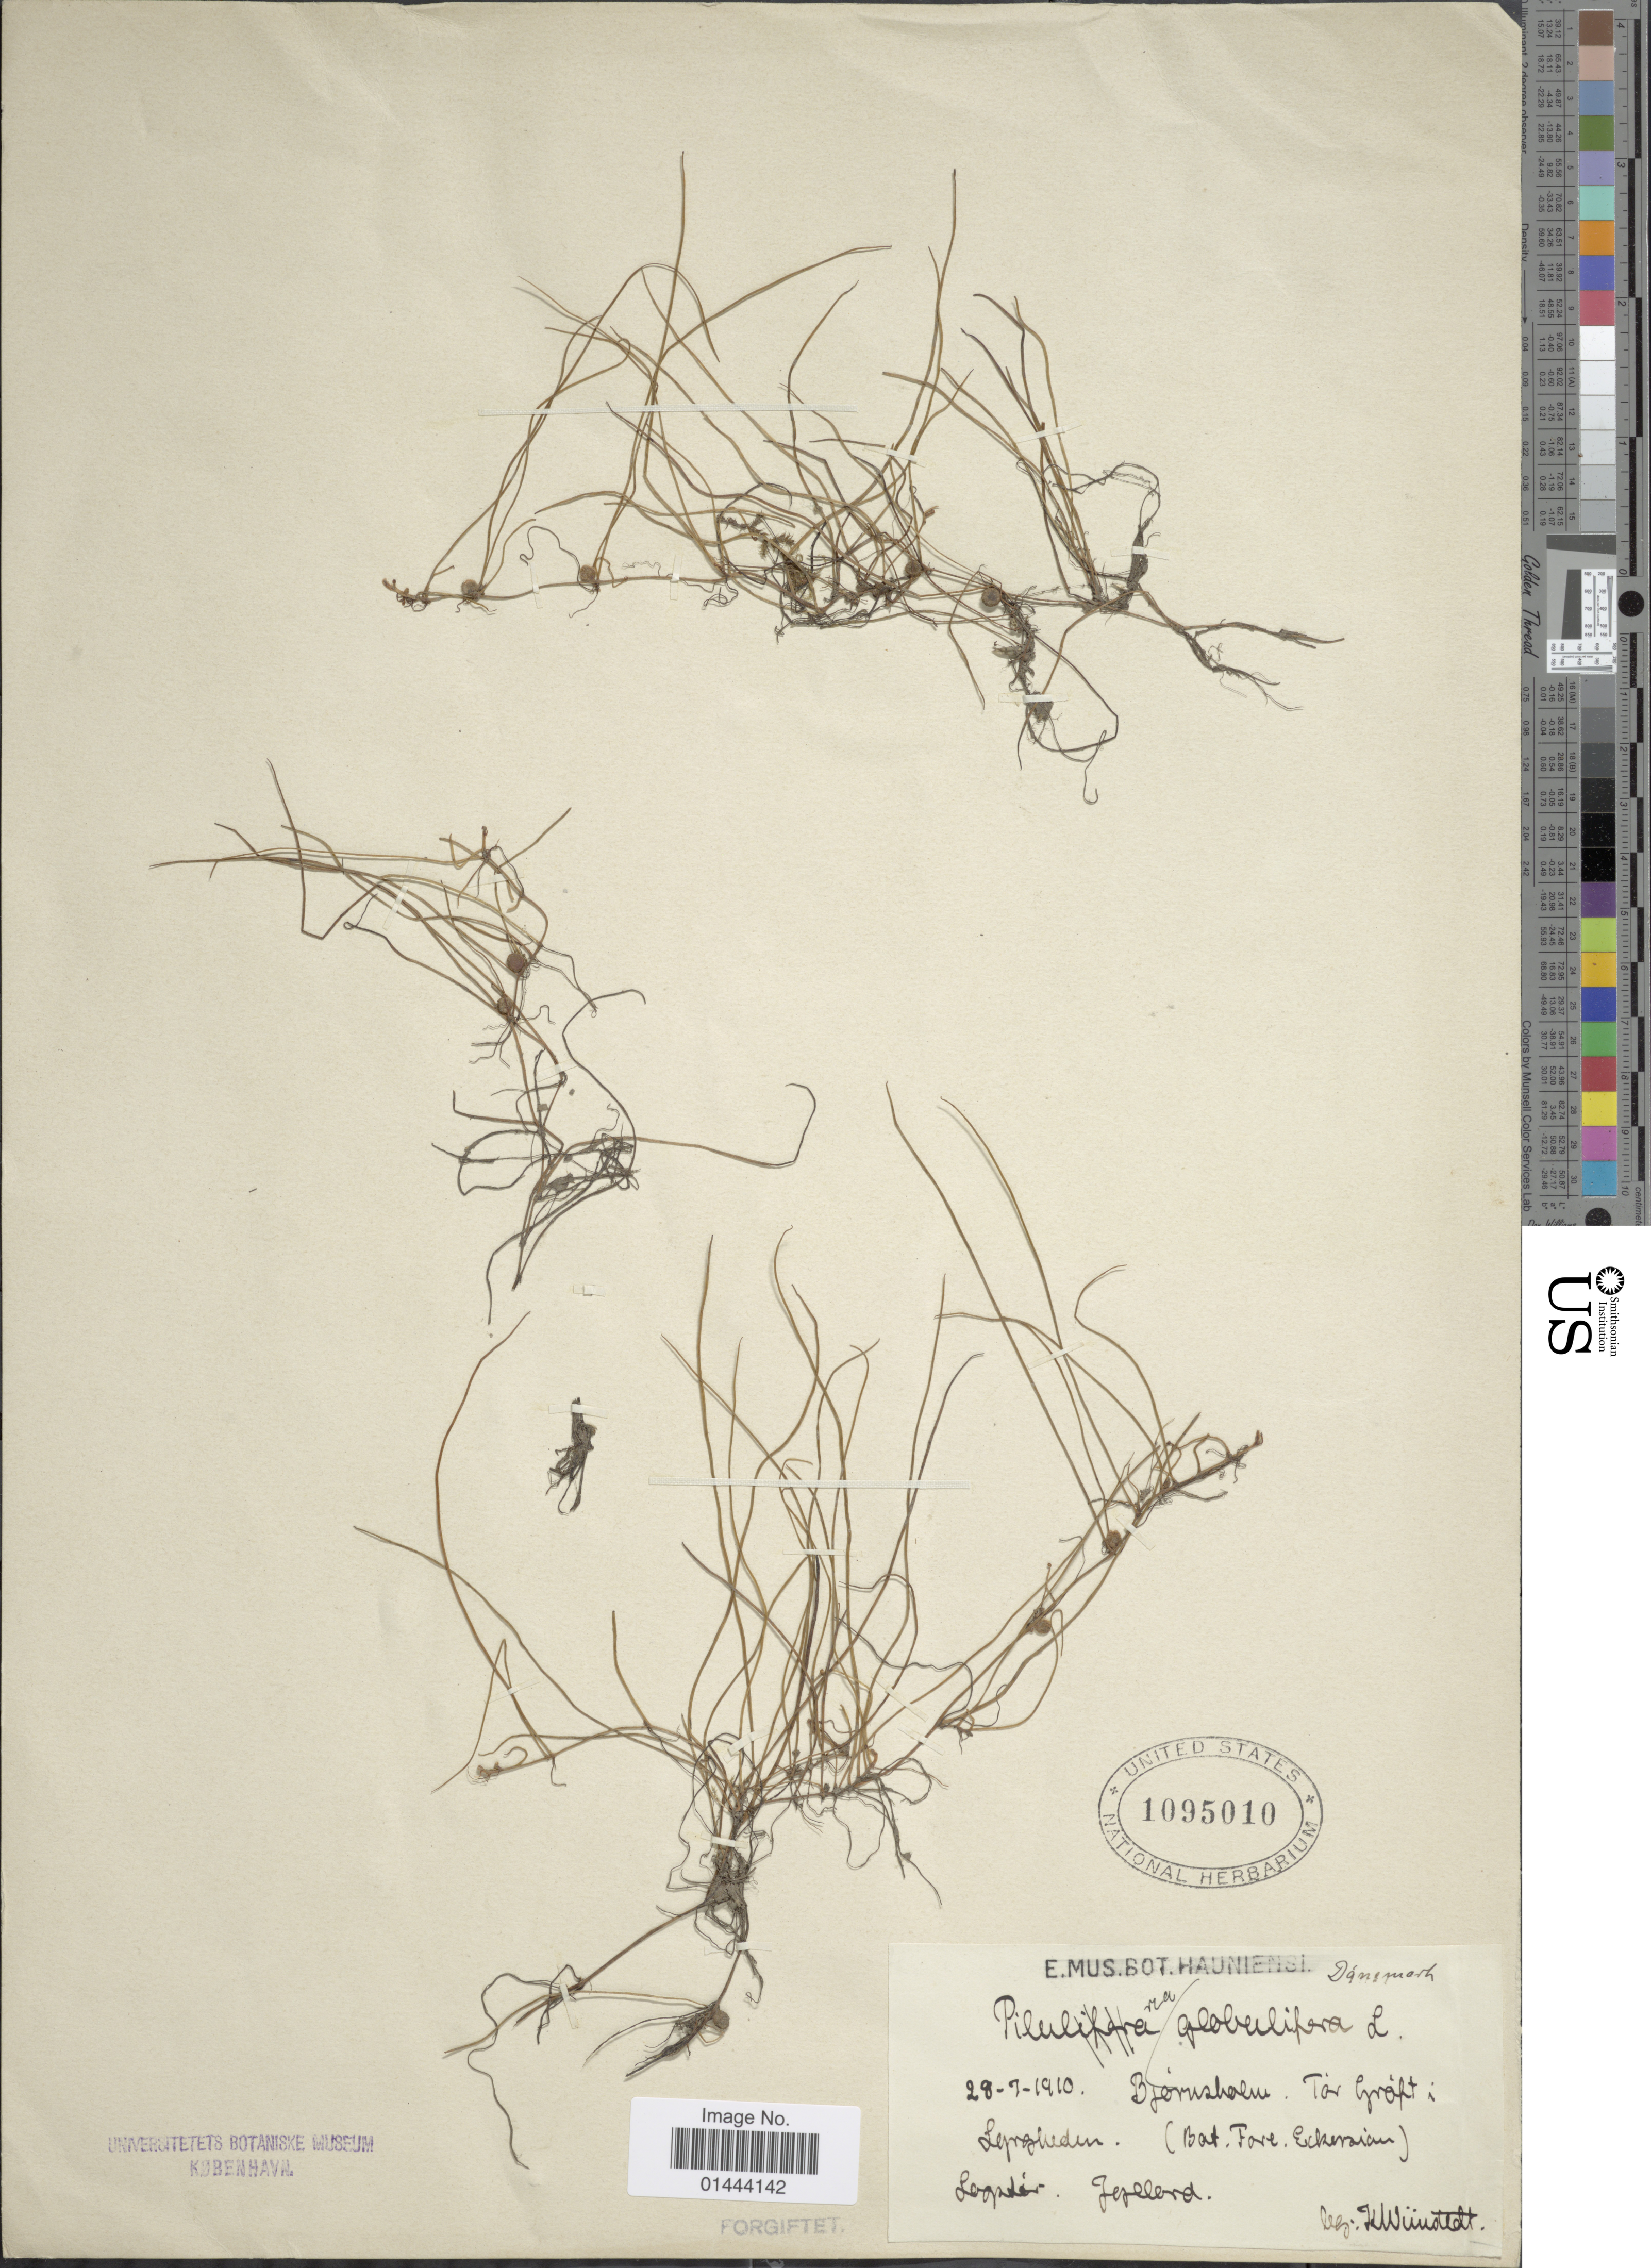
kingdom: Plantae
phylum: Tracheophyta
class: Polypodiopsida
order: Salviniales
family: Marsileaceae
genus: Pilularia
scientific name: Pilularia globulifera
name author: L.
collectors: K. Wunstedt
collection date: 1910-07-28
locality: Bjernshoeu, Tar Groft, Lagert Jeseerd [unsure placement] [interpreted]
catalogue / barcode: US 1095010